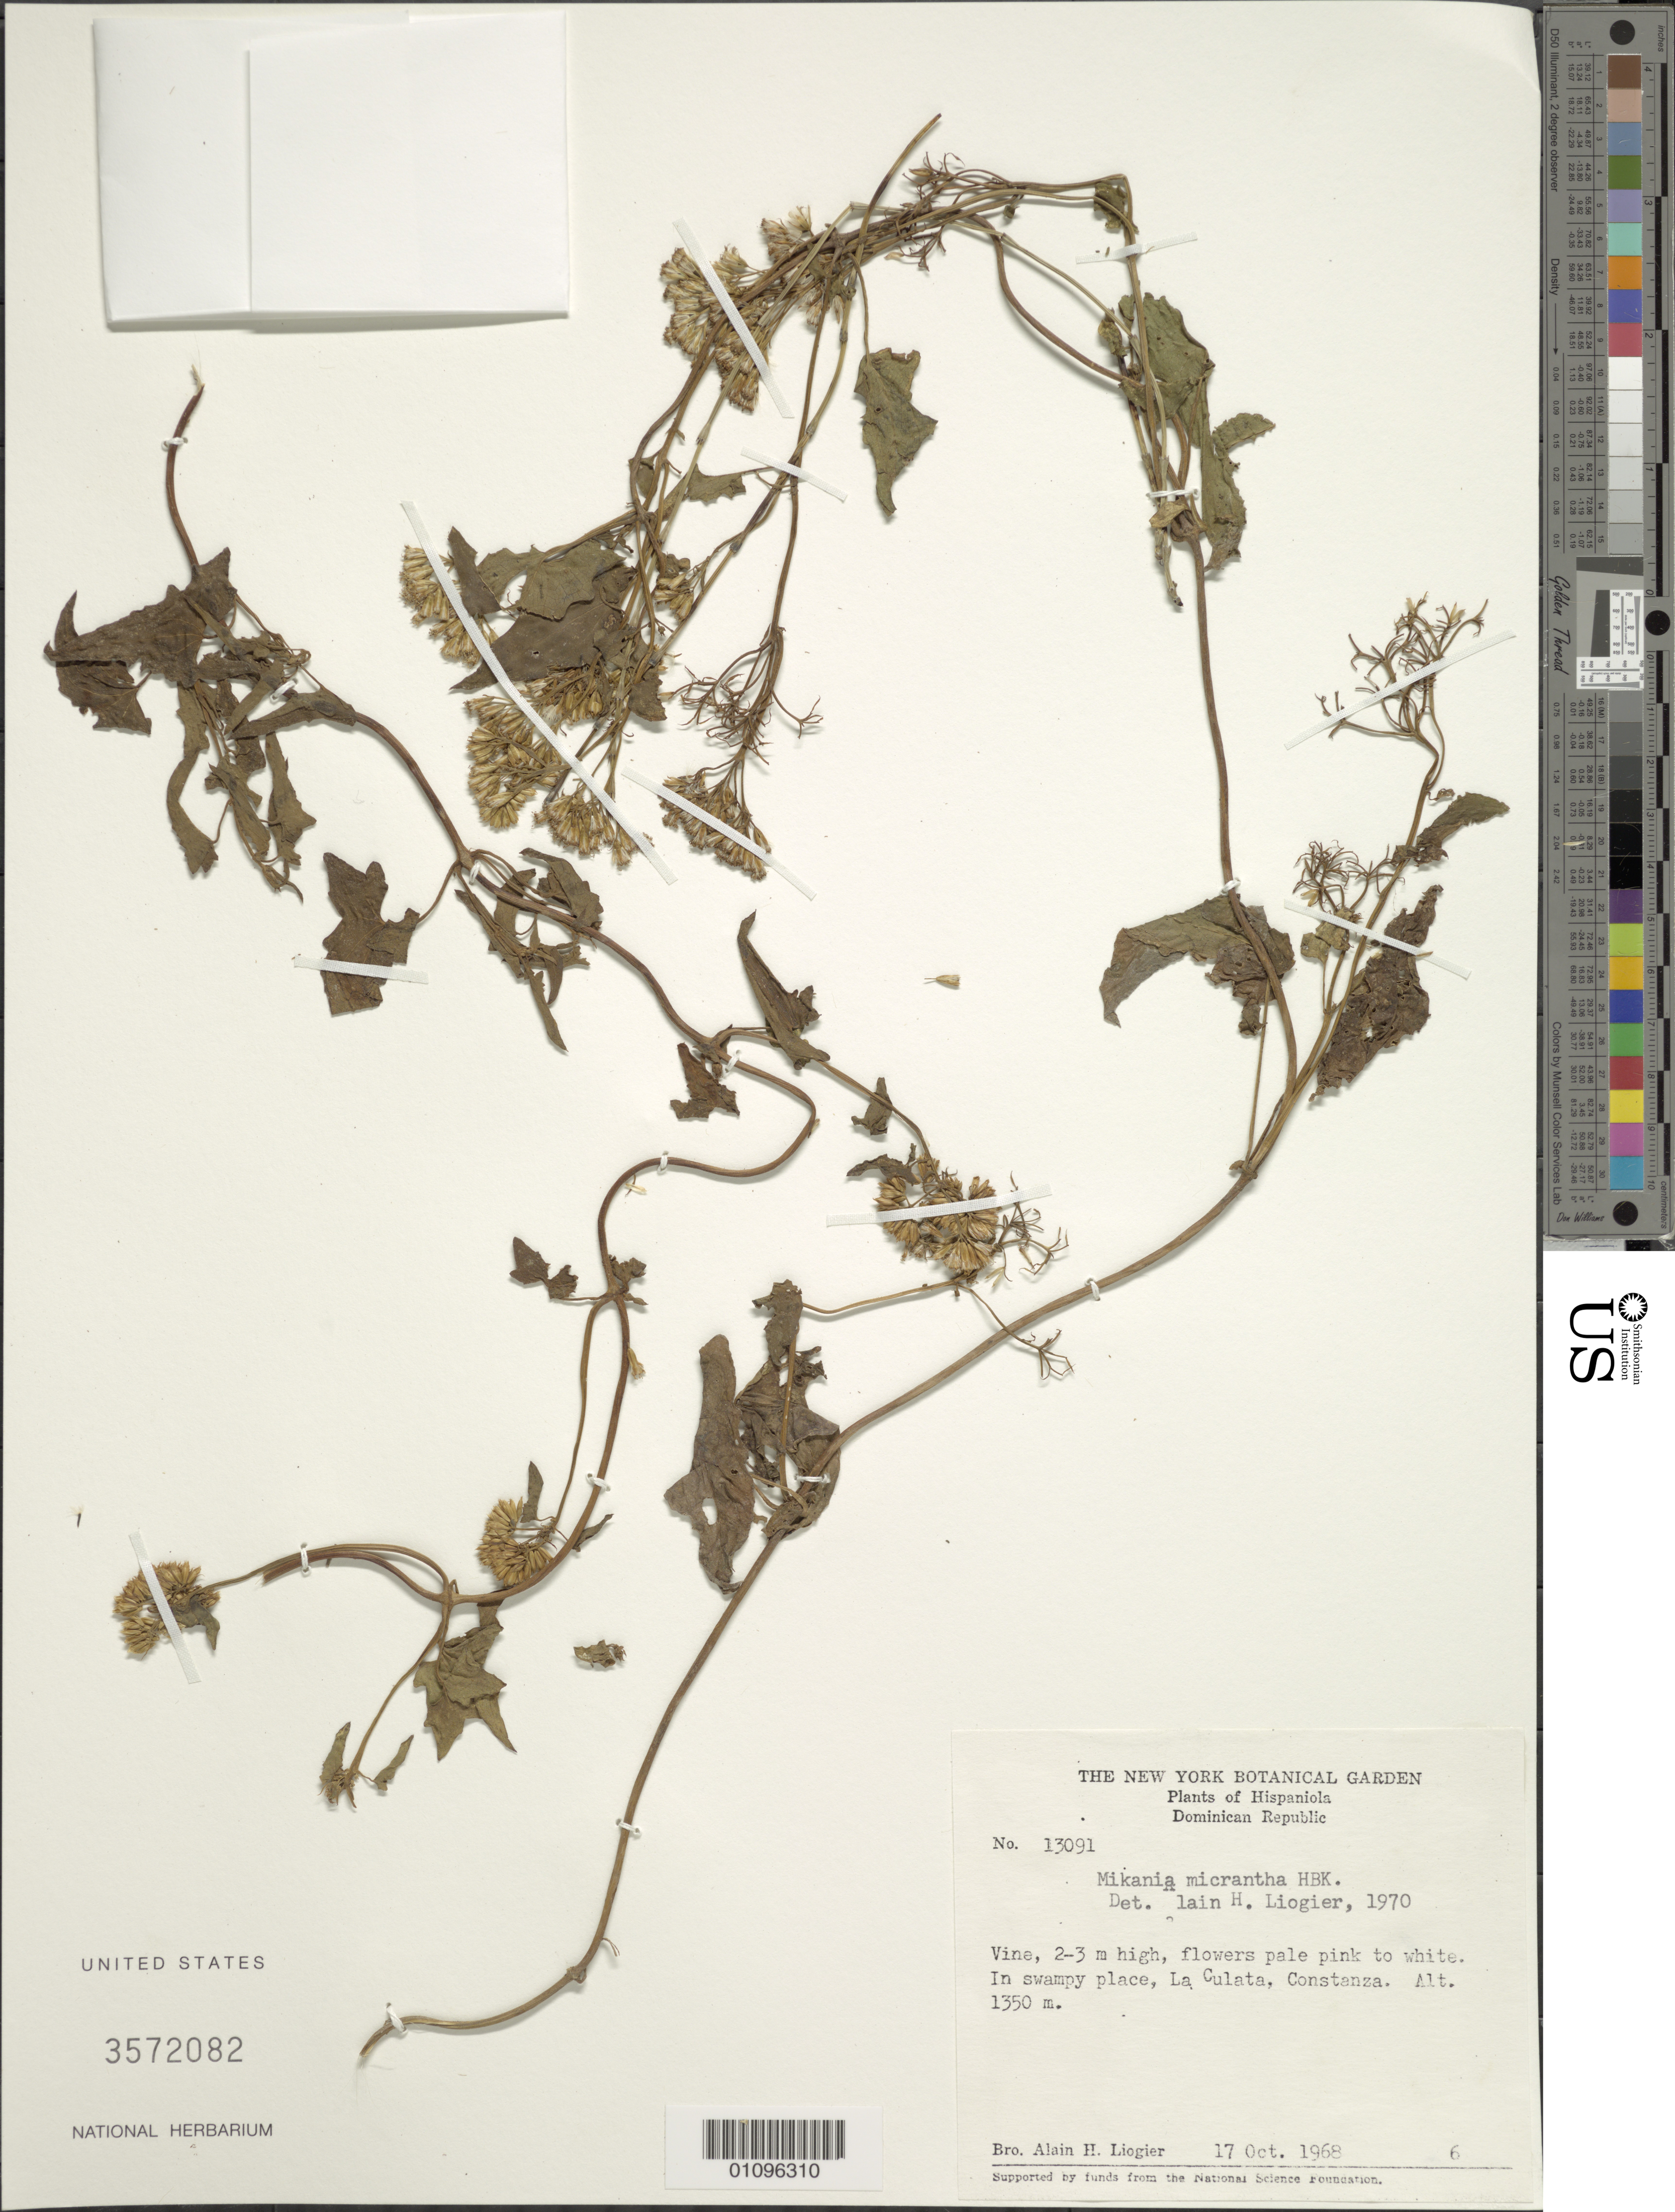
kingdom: Plantae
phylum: Tracheophyta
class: Magnoliopsida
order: Asterales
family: Asteraceae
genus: Mikania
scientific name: Mikania micrantha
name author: Kunth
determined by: Liogier, Alain H.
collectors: A. H. Liogier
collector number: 13091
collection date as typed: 17 Oct 1968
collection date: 1968-10-17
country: Dominican Republic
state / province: La Vega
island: Hispaniola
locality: Constanza, La Culata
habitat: In swampy place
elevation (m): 1350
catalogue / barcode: US 3572082